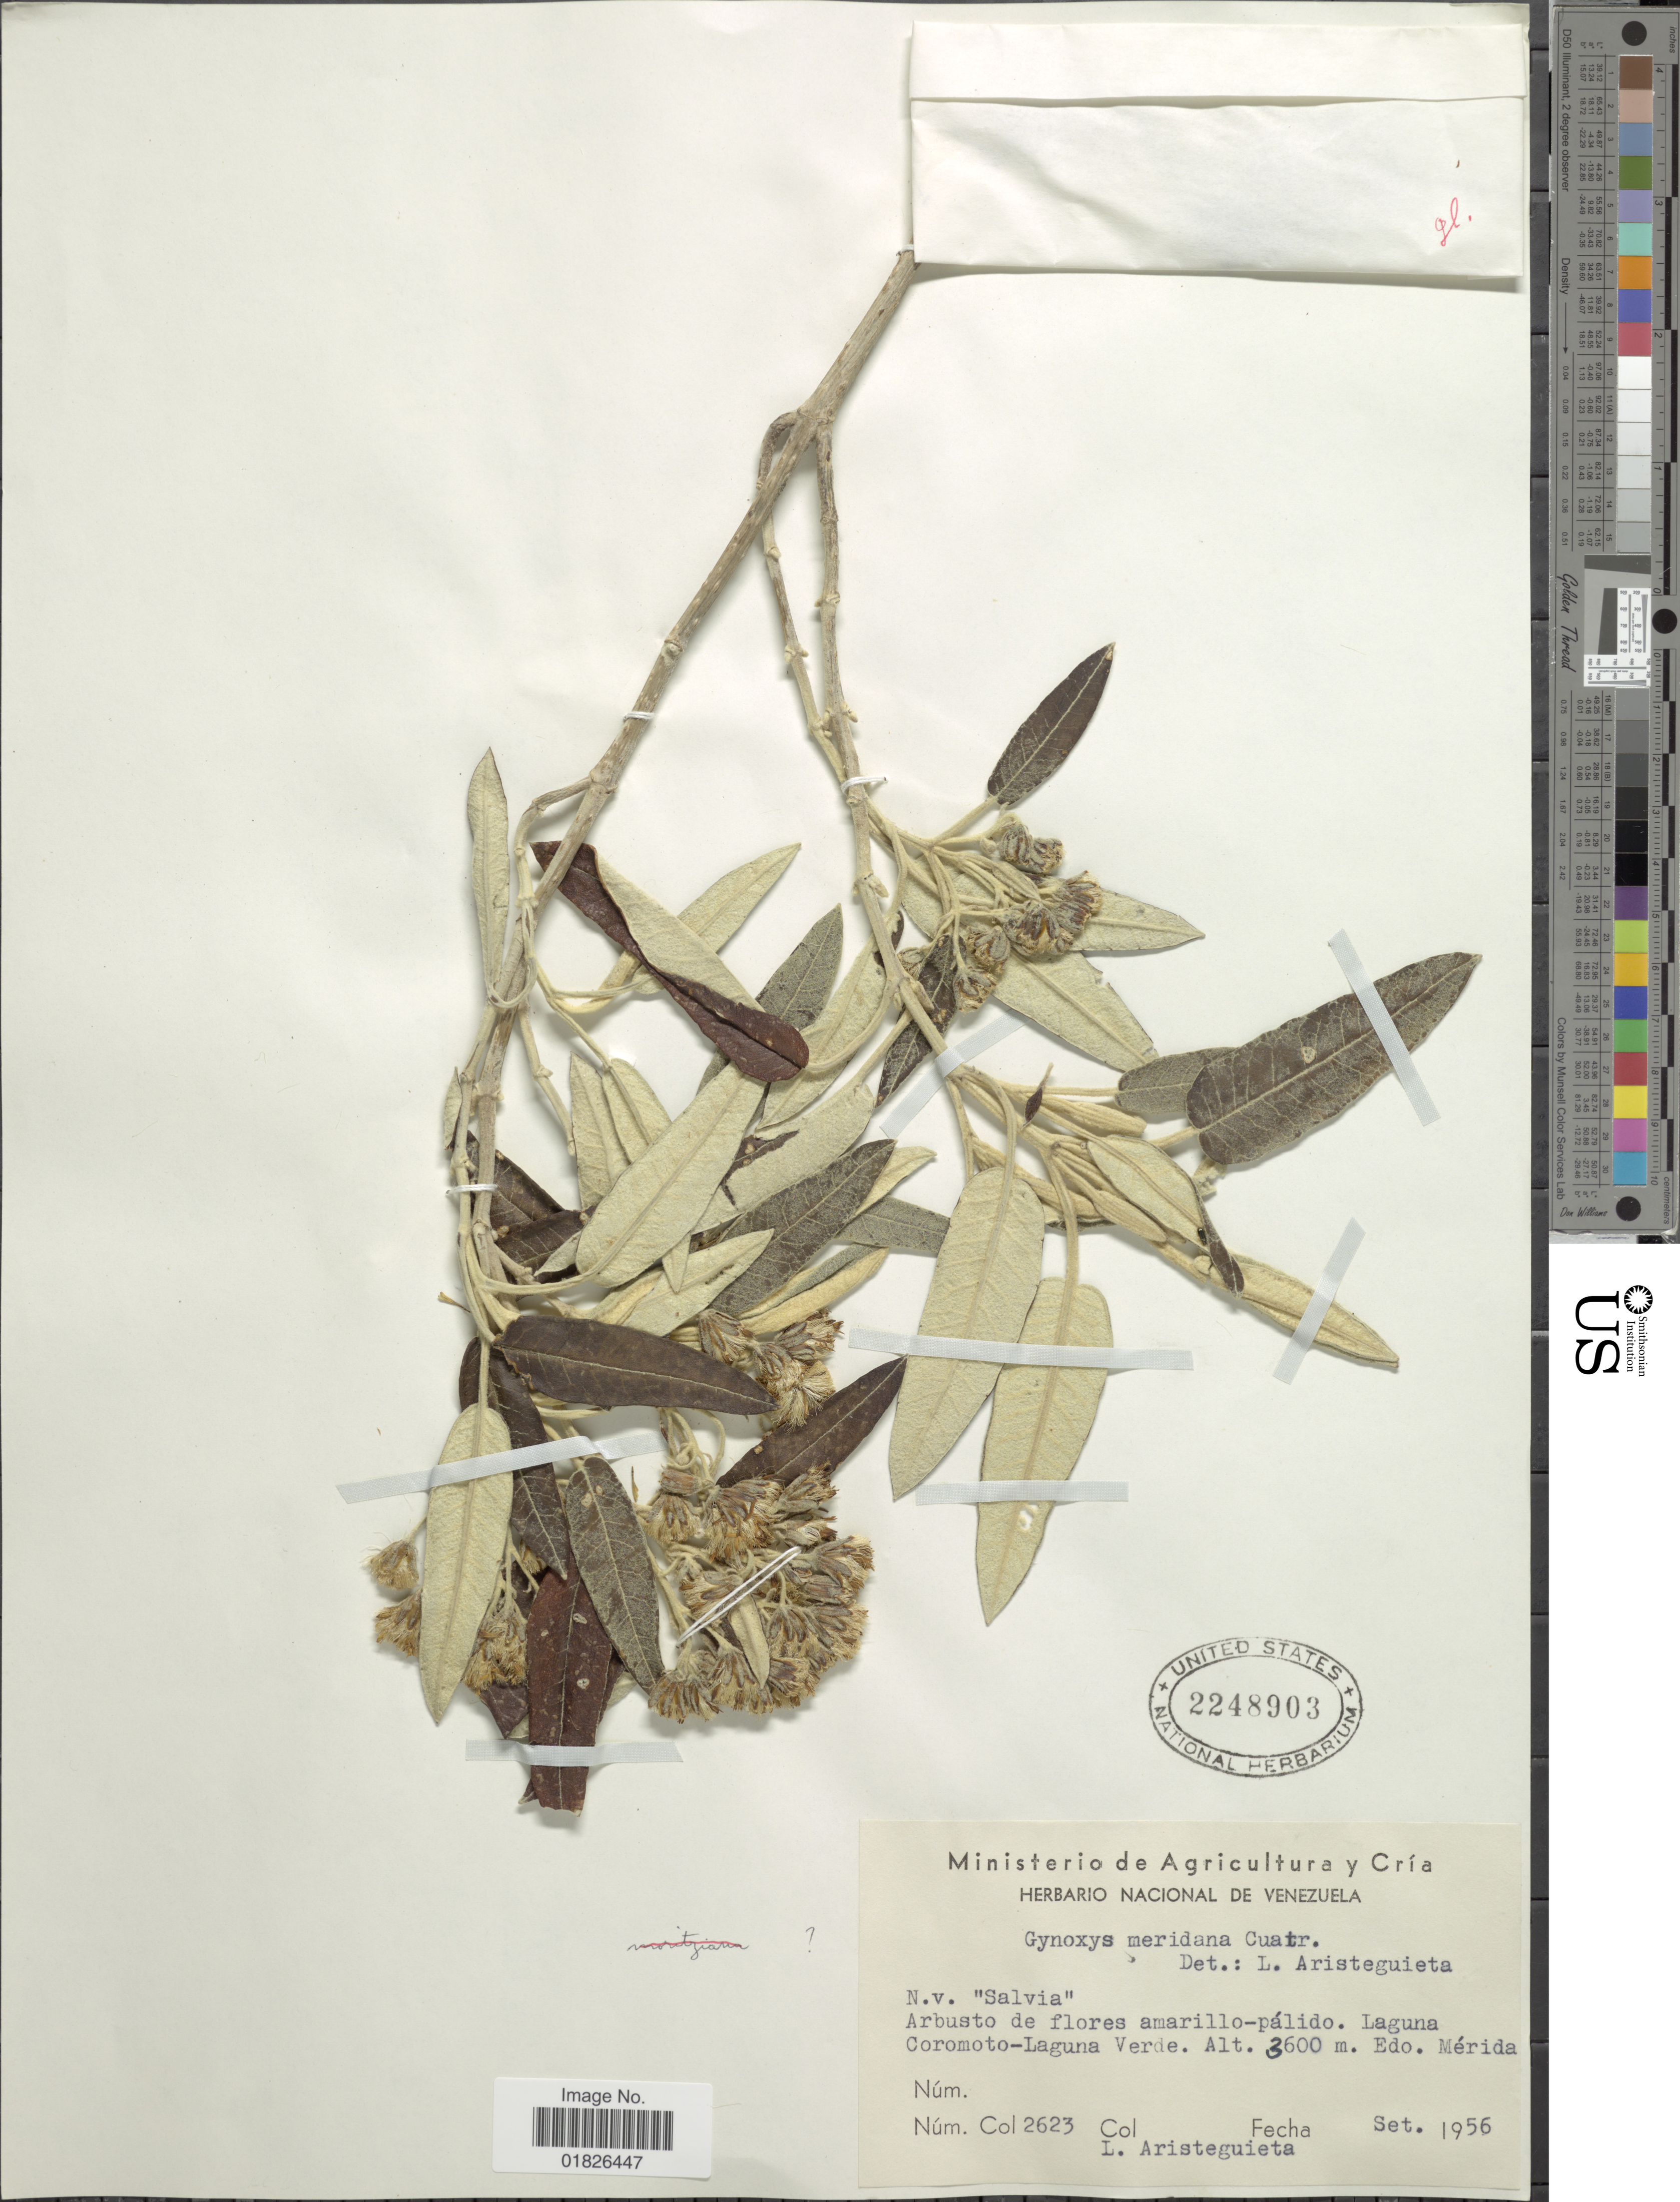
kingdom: Plantae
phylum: Tracheophyta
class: Magnoliopsida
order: Asterales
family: Asteraceae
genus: Gynoxys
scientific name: Gynoxys meridana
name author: Cuatrec.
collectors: L. Aristeguieta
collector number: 2623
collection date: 1956-09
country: Venezuela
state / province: Mérida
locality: Laguna Coromoto-Laguna Verde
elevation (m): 3600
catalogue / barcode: US 2248903